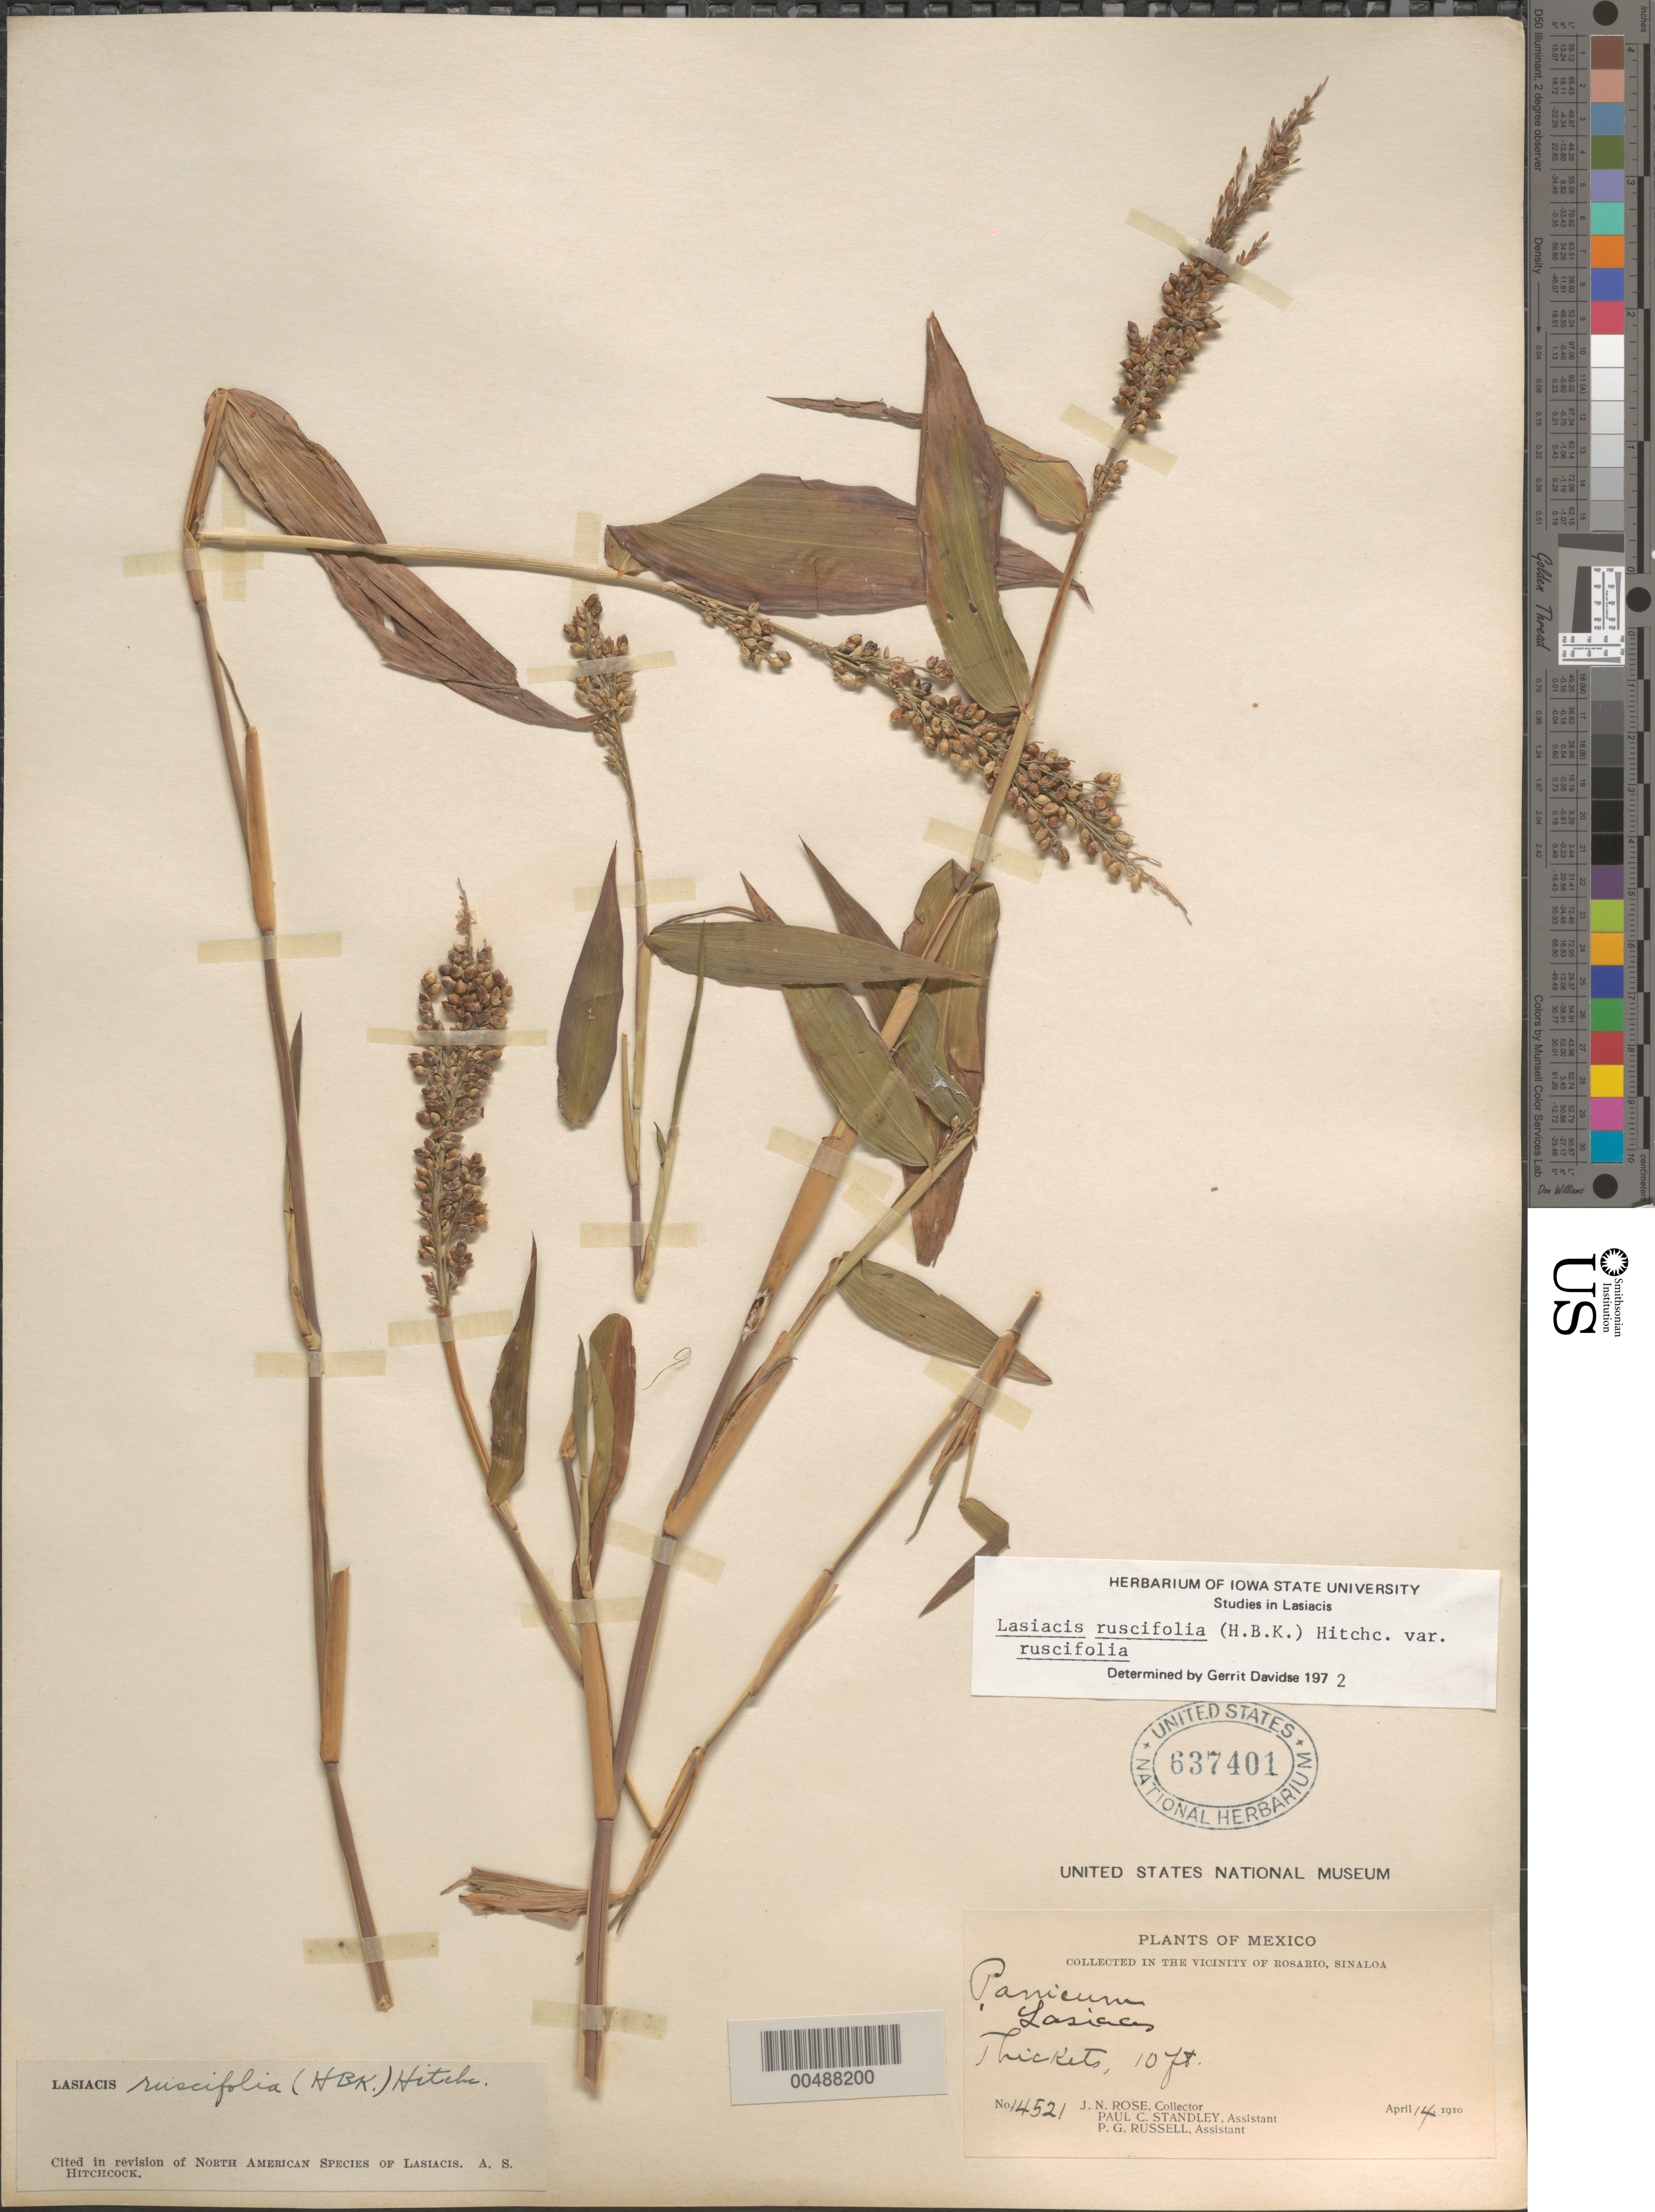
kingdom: Plantae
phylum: Tracheophyta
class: Liliopsida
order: Poales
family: Poaceae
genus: Lasiacis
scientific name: Lasiacis ruscifolia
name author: (Kunth) Hitchc.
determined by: Davidse, Gerrit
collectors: J. N. Rose, P. C. Standley & P. G. Russell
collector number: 14521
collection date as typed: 14 Apr 1910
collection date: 1910-04-14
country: Mexico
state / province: Sinaloa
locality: In the vicinity of Rosario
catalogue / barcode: US 637401